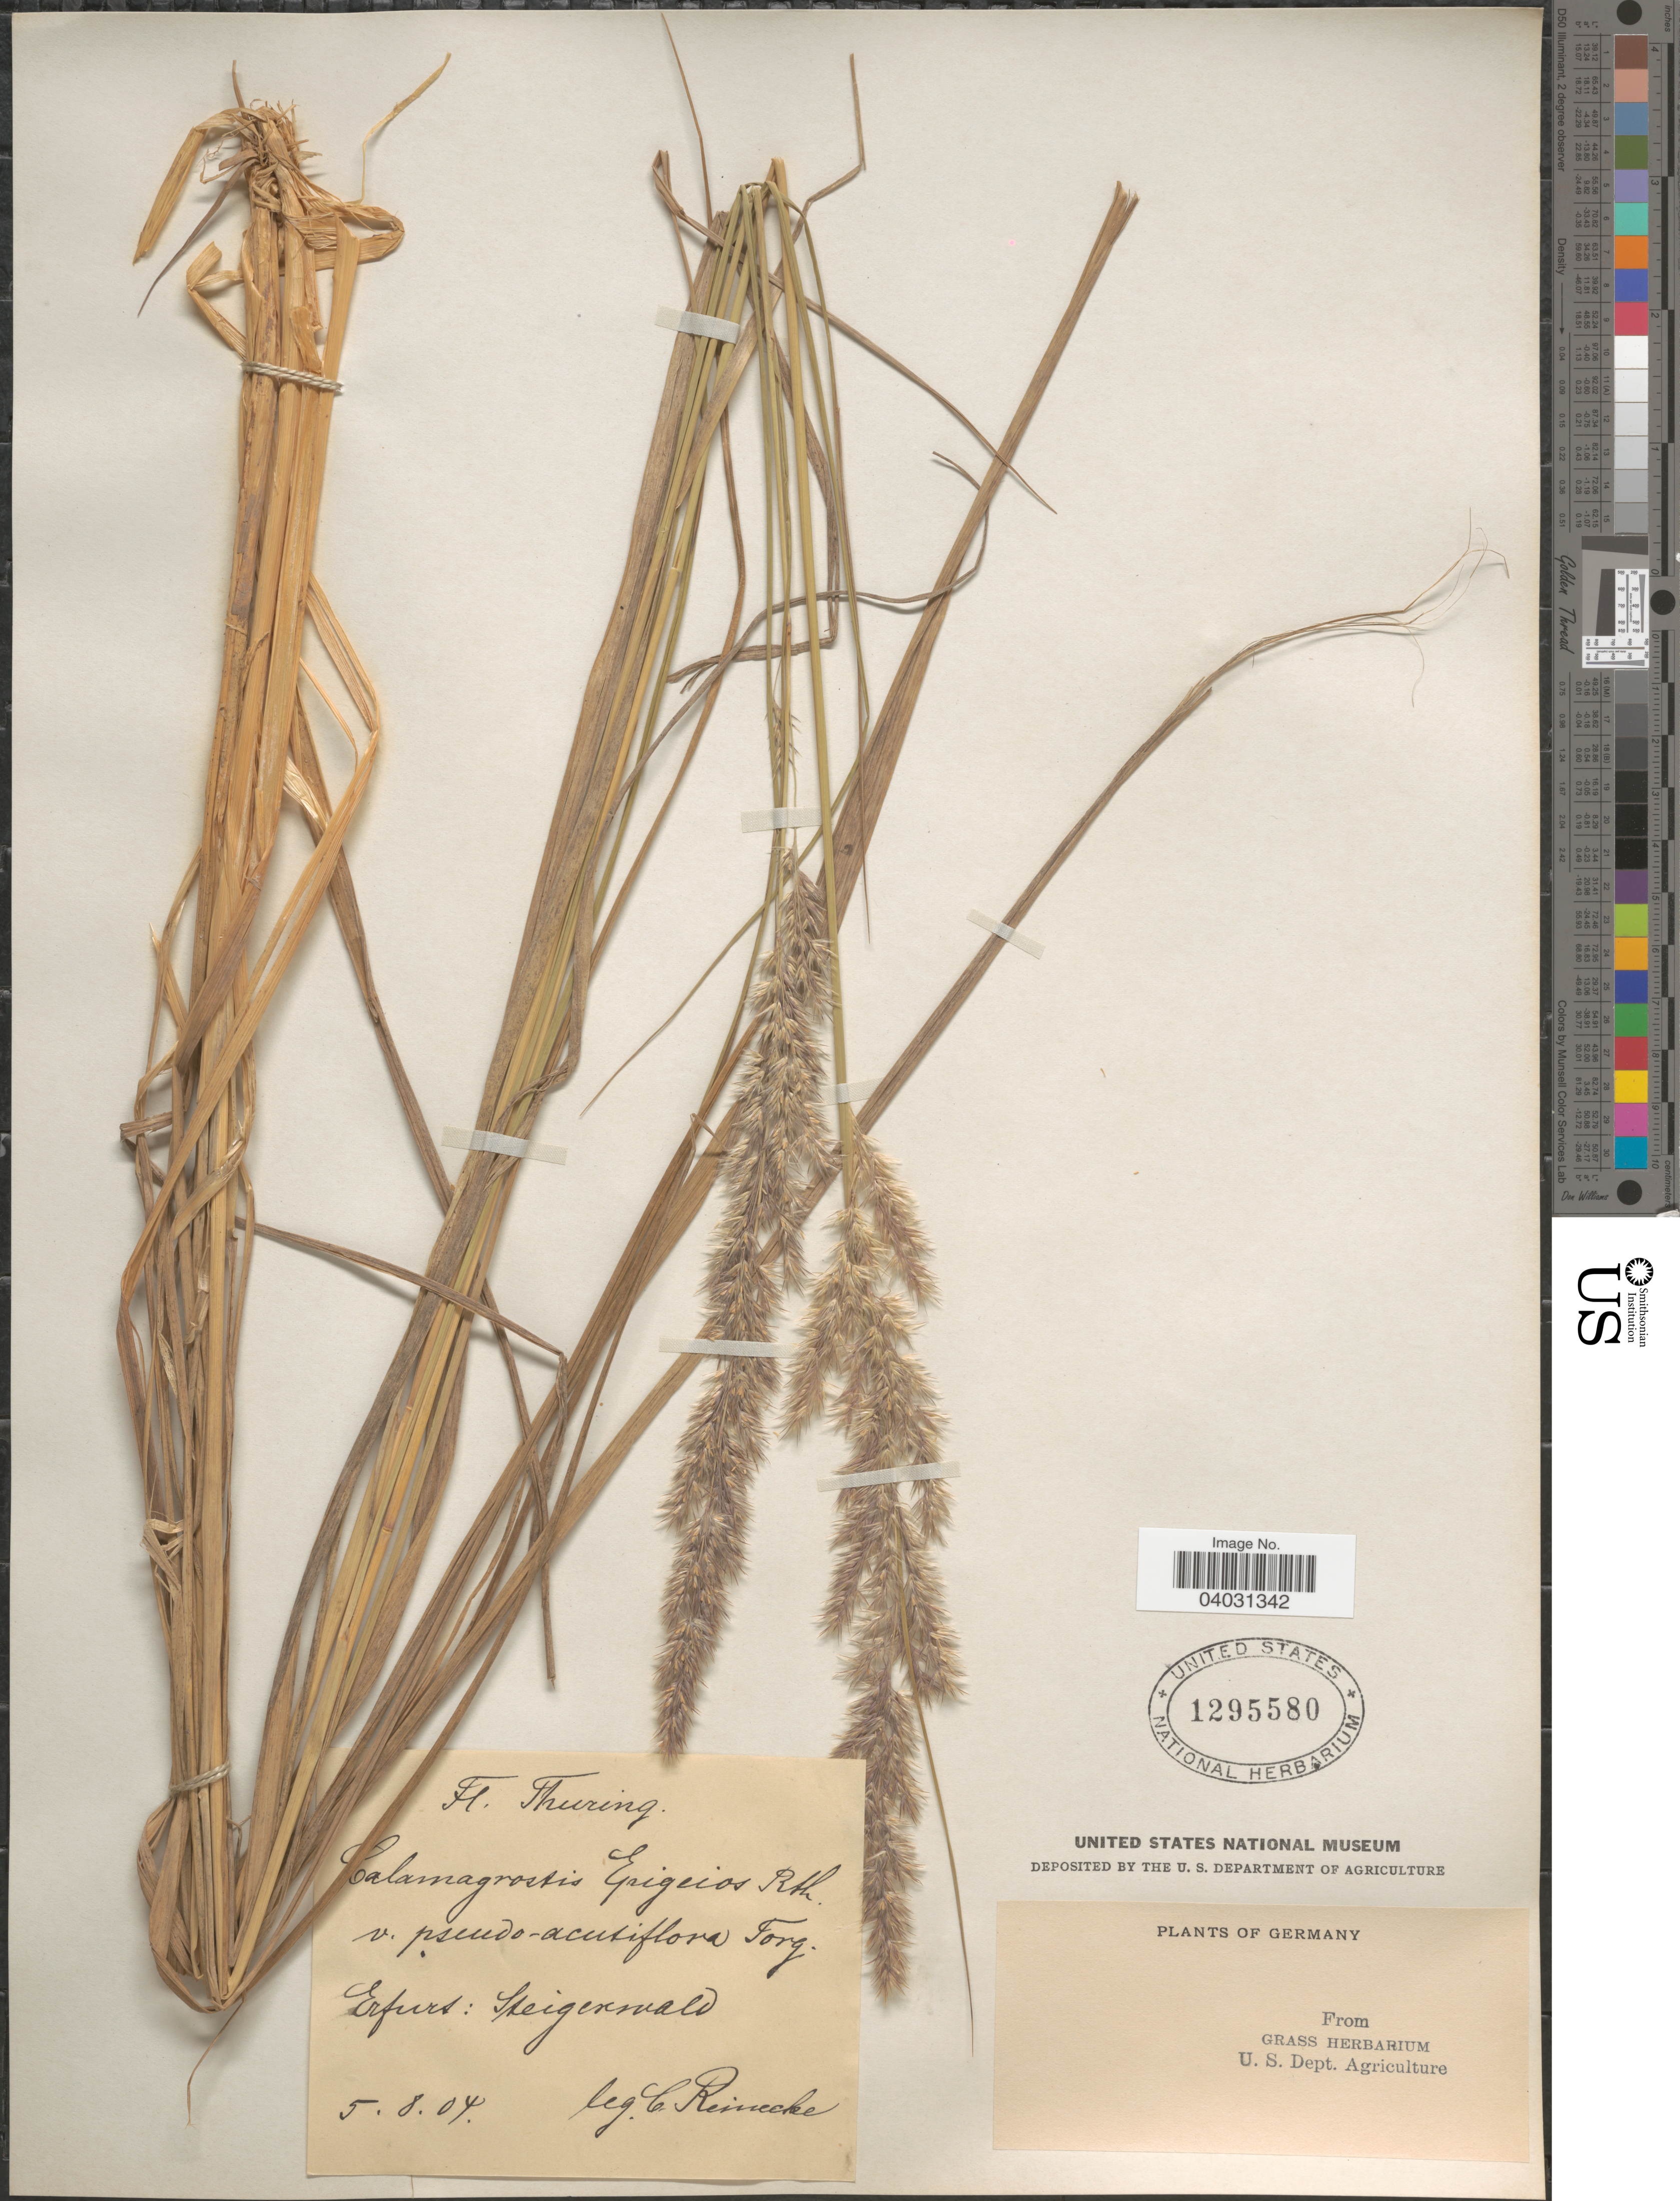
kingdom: Plantae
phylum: Tracheophyta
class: Liliopsida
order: Poales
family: Poaceae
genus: Calamagrostis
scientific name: Calamagrostis epigeios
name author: (L.) Roth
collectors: Christopher H. Reinecke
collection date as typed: Transcribed d/m/y: 5/8/4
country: Germany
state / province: Thuringia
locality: Thuring. Erfurt: Steigerwald.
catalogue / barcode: US 1295580